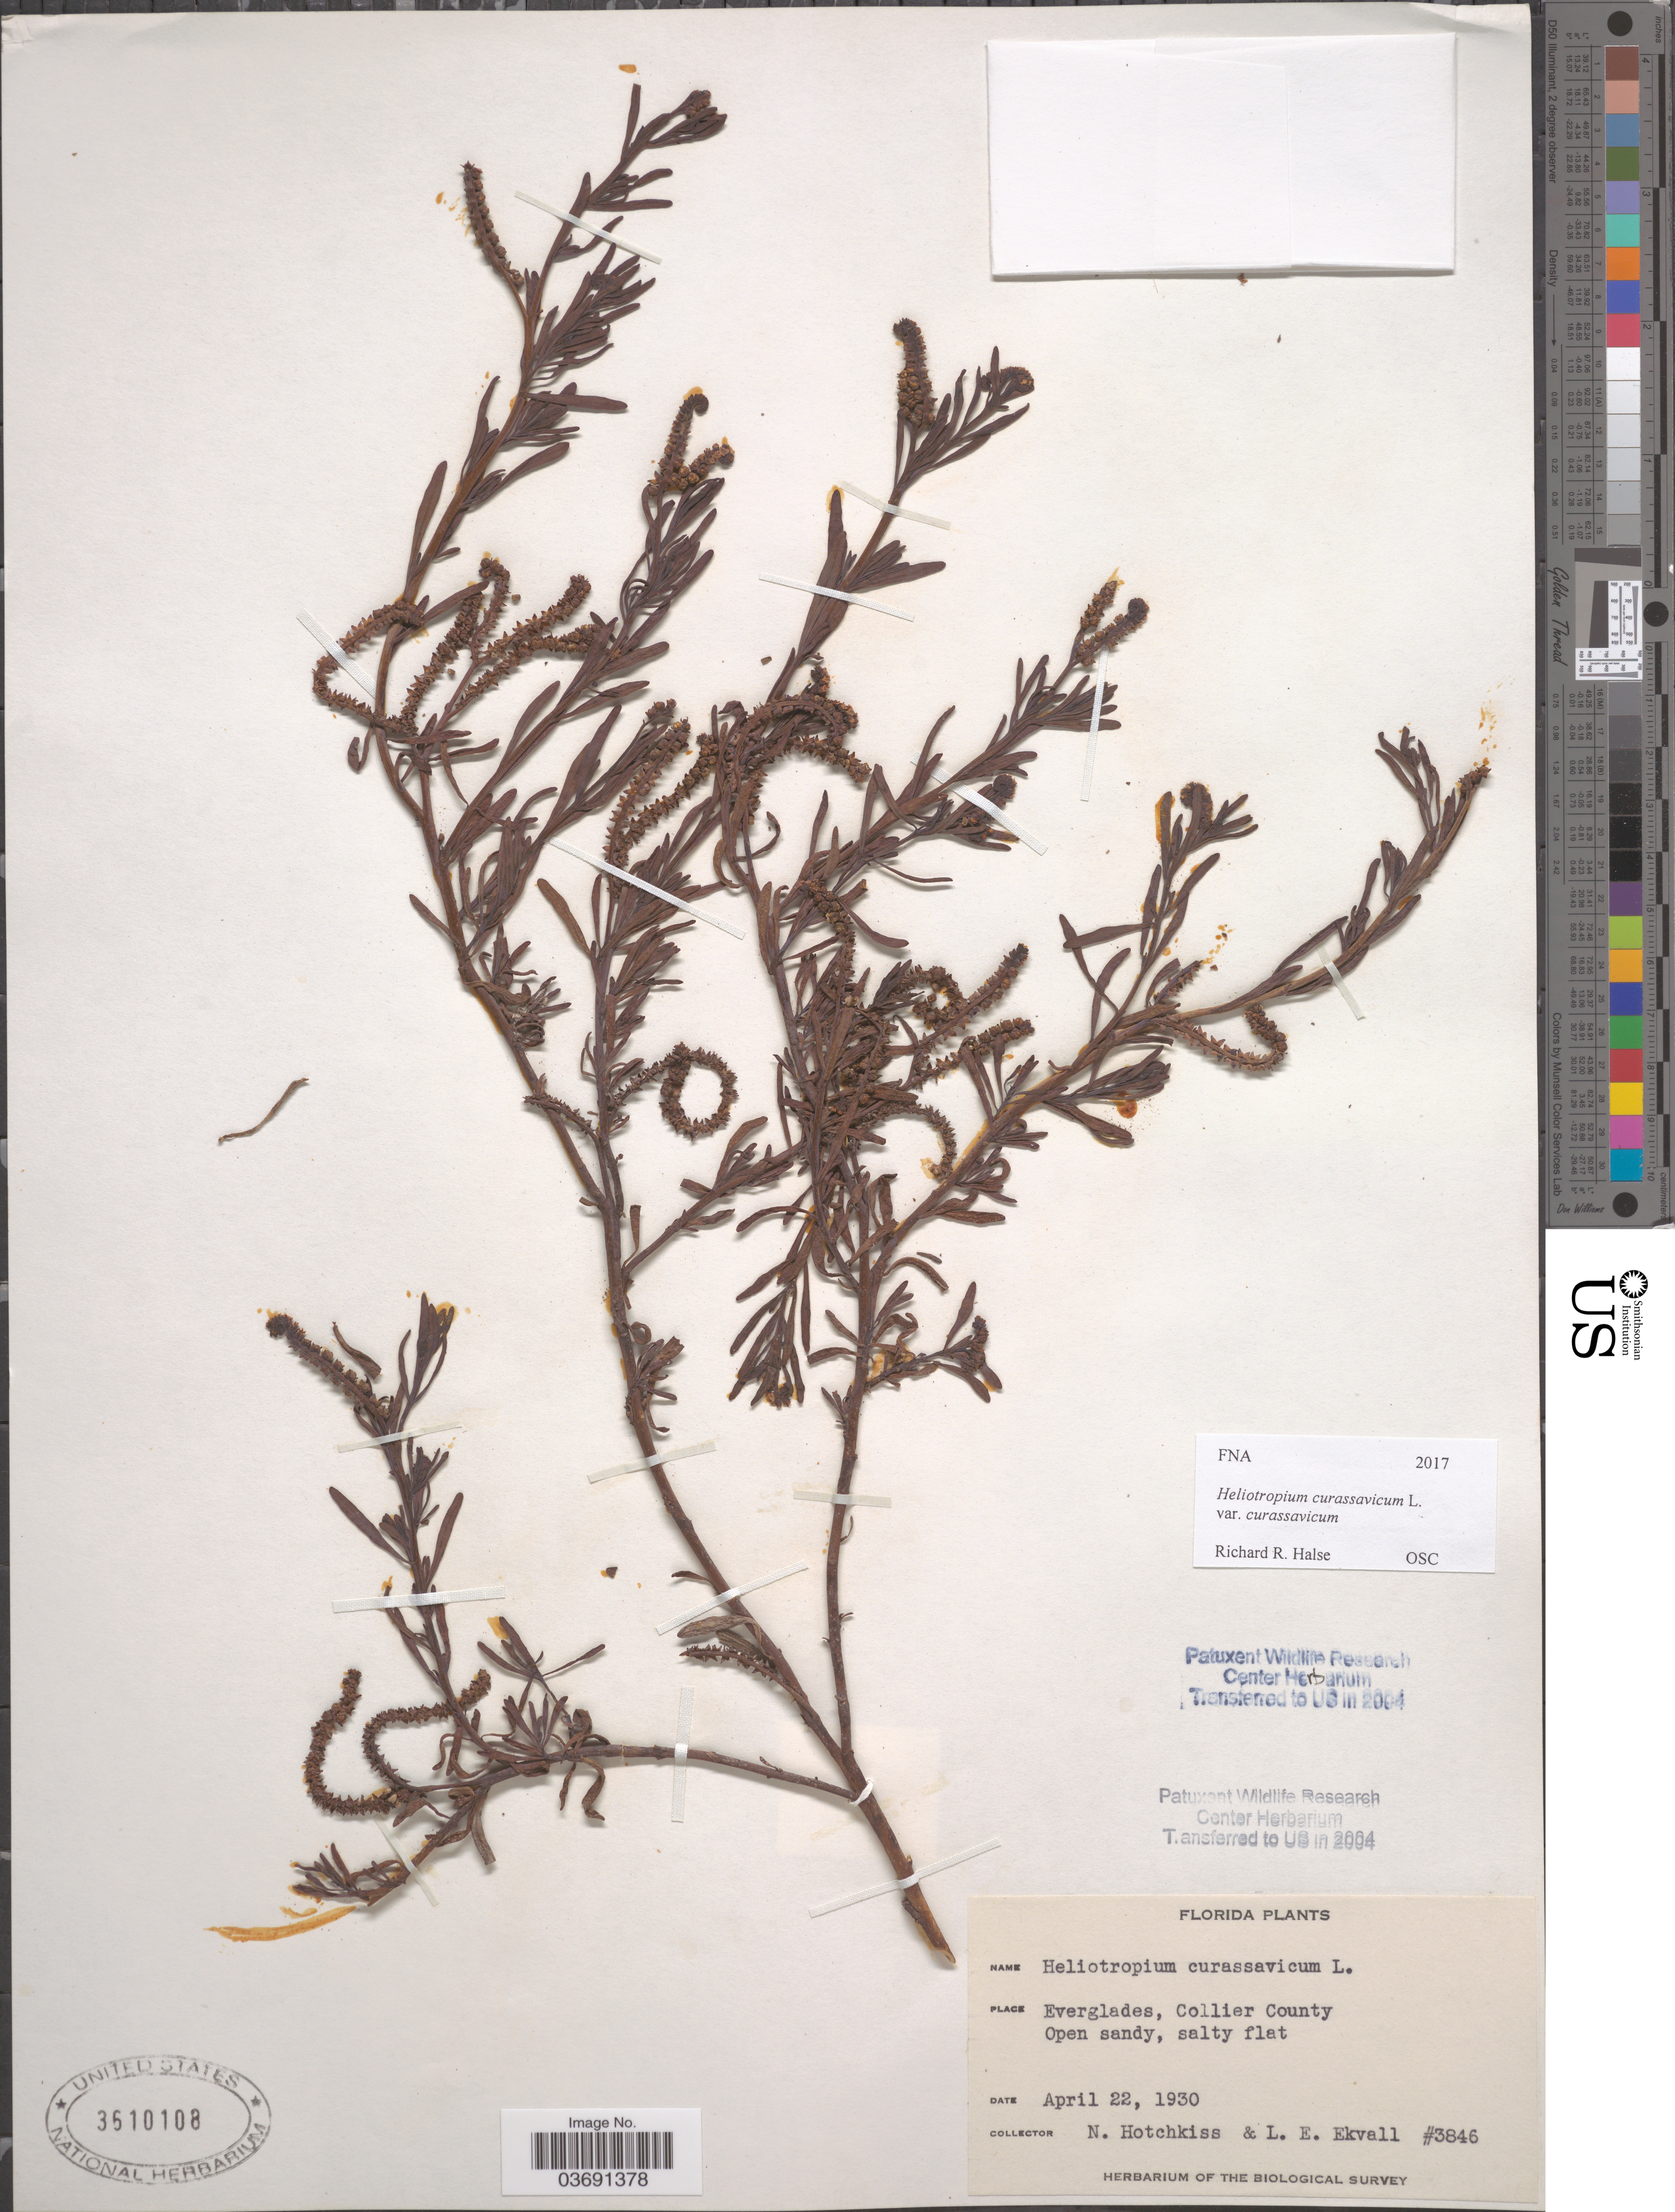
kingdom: Plantae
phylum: Tracheophyta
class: Magnoliopsida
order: Boraginales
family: Heliotropiaceae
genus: Heliotropium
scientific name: Heliotropium curassavicum var. curassavicum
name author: L.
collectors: N. Hotchkiss & L. Ekvall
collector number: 3846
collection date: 1930-04-22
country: United States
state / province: Florida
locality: Everglades, Collier County.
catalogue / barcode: US 3510108